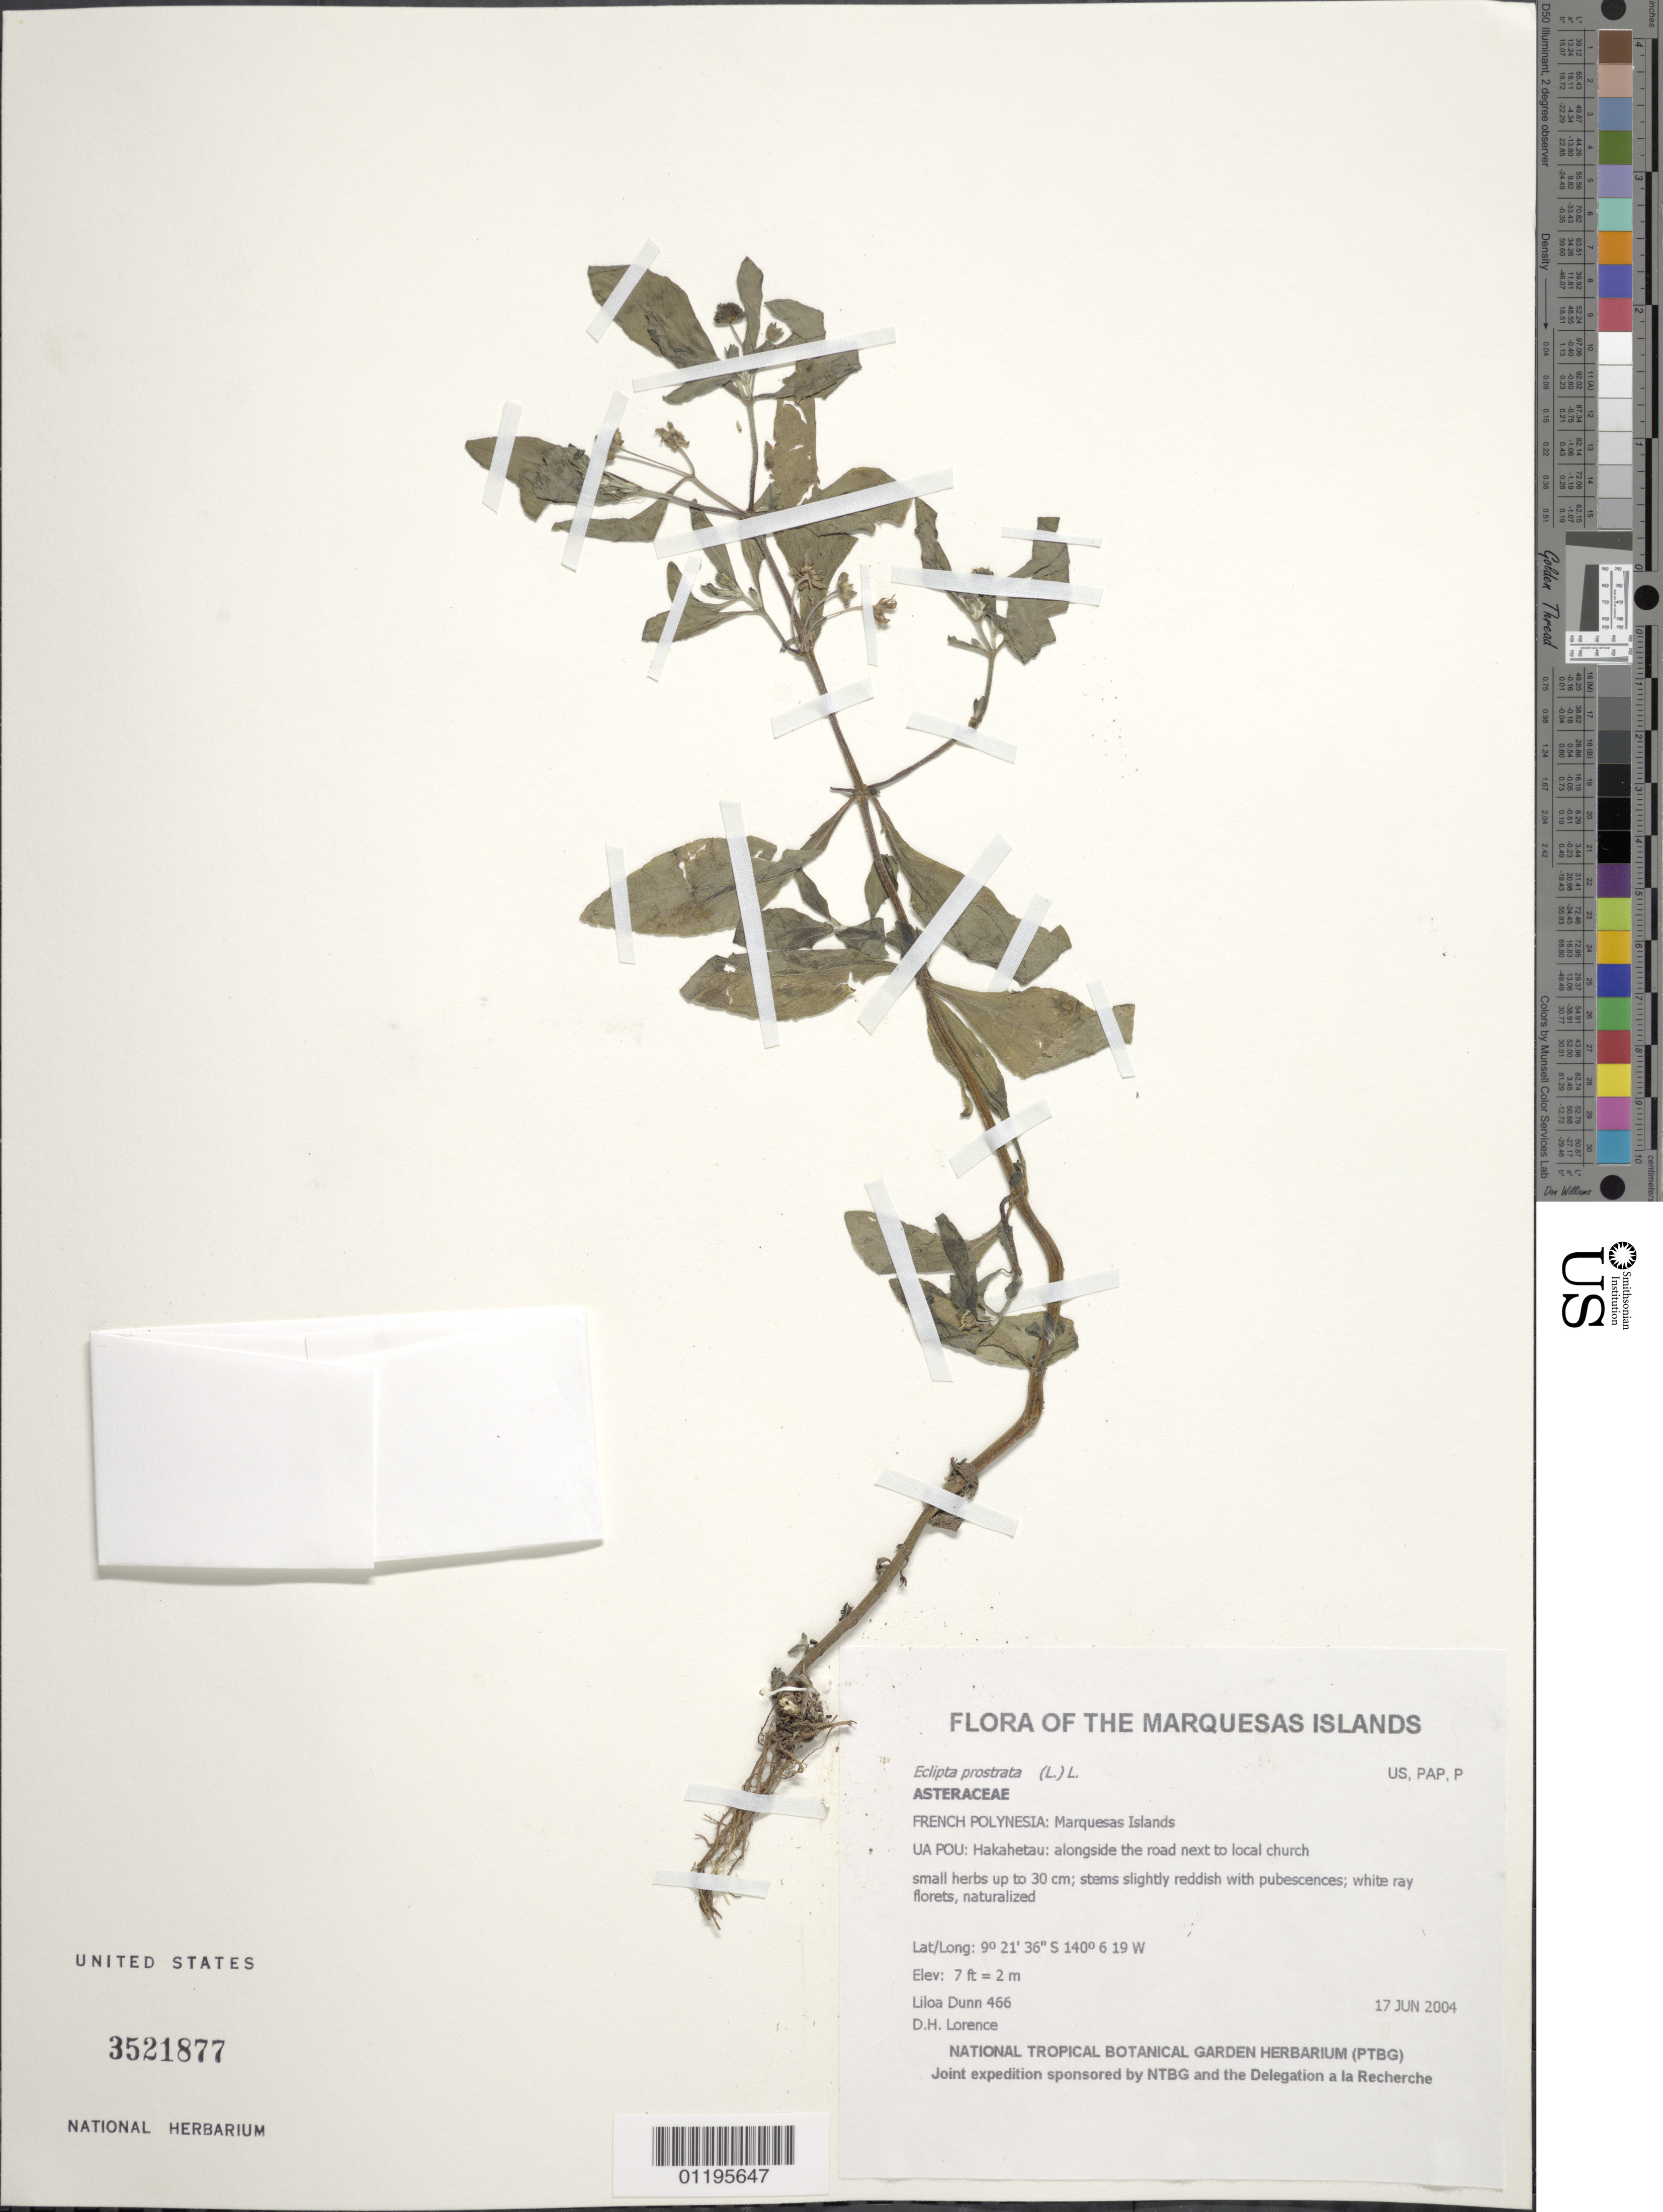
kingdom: Plantae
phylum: Tracheophyta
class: Magnoliopsida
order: Asterales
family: Asteraceae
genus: Eclipta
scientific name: Eclipta prostrata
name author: (L.) L.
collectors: L. Dunn & D. Lorence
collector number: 466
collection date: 2004-06-17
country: French Polynesia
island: Ua Pou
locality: Hakahetau: alongside the road next to local church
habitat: Roadside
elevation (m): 2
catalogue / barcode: US 3521877